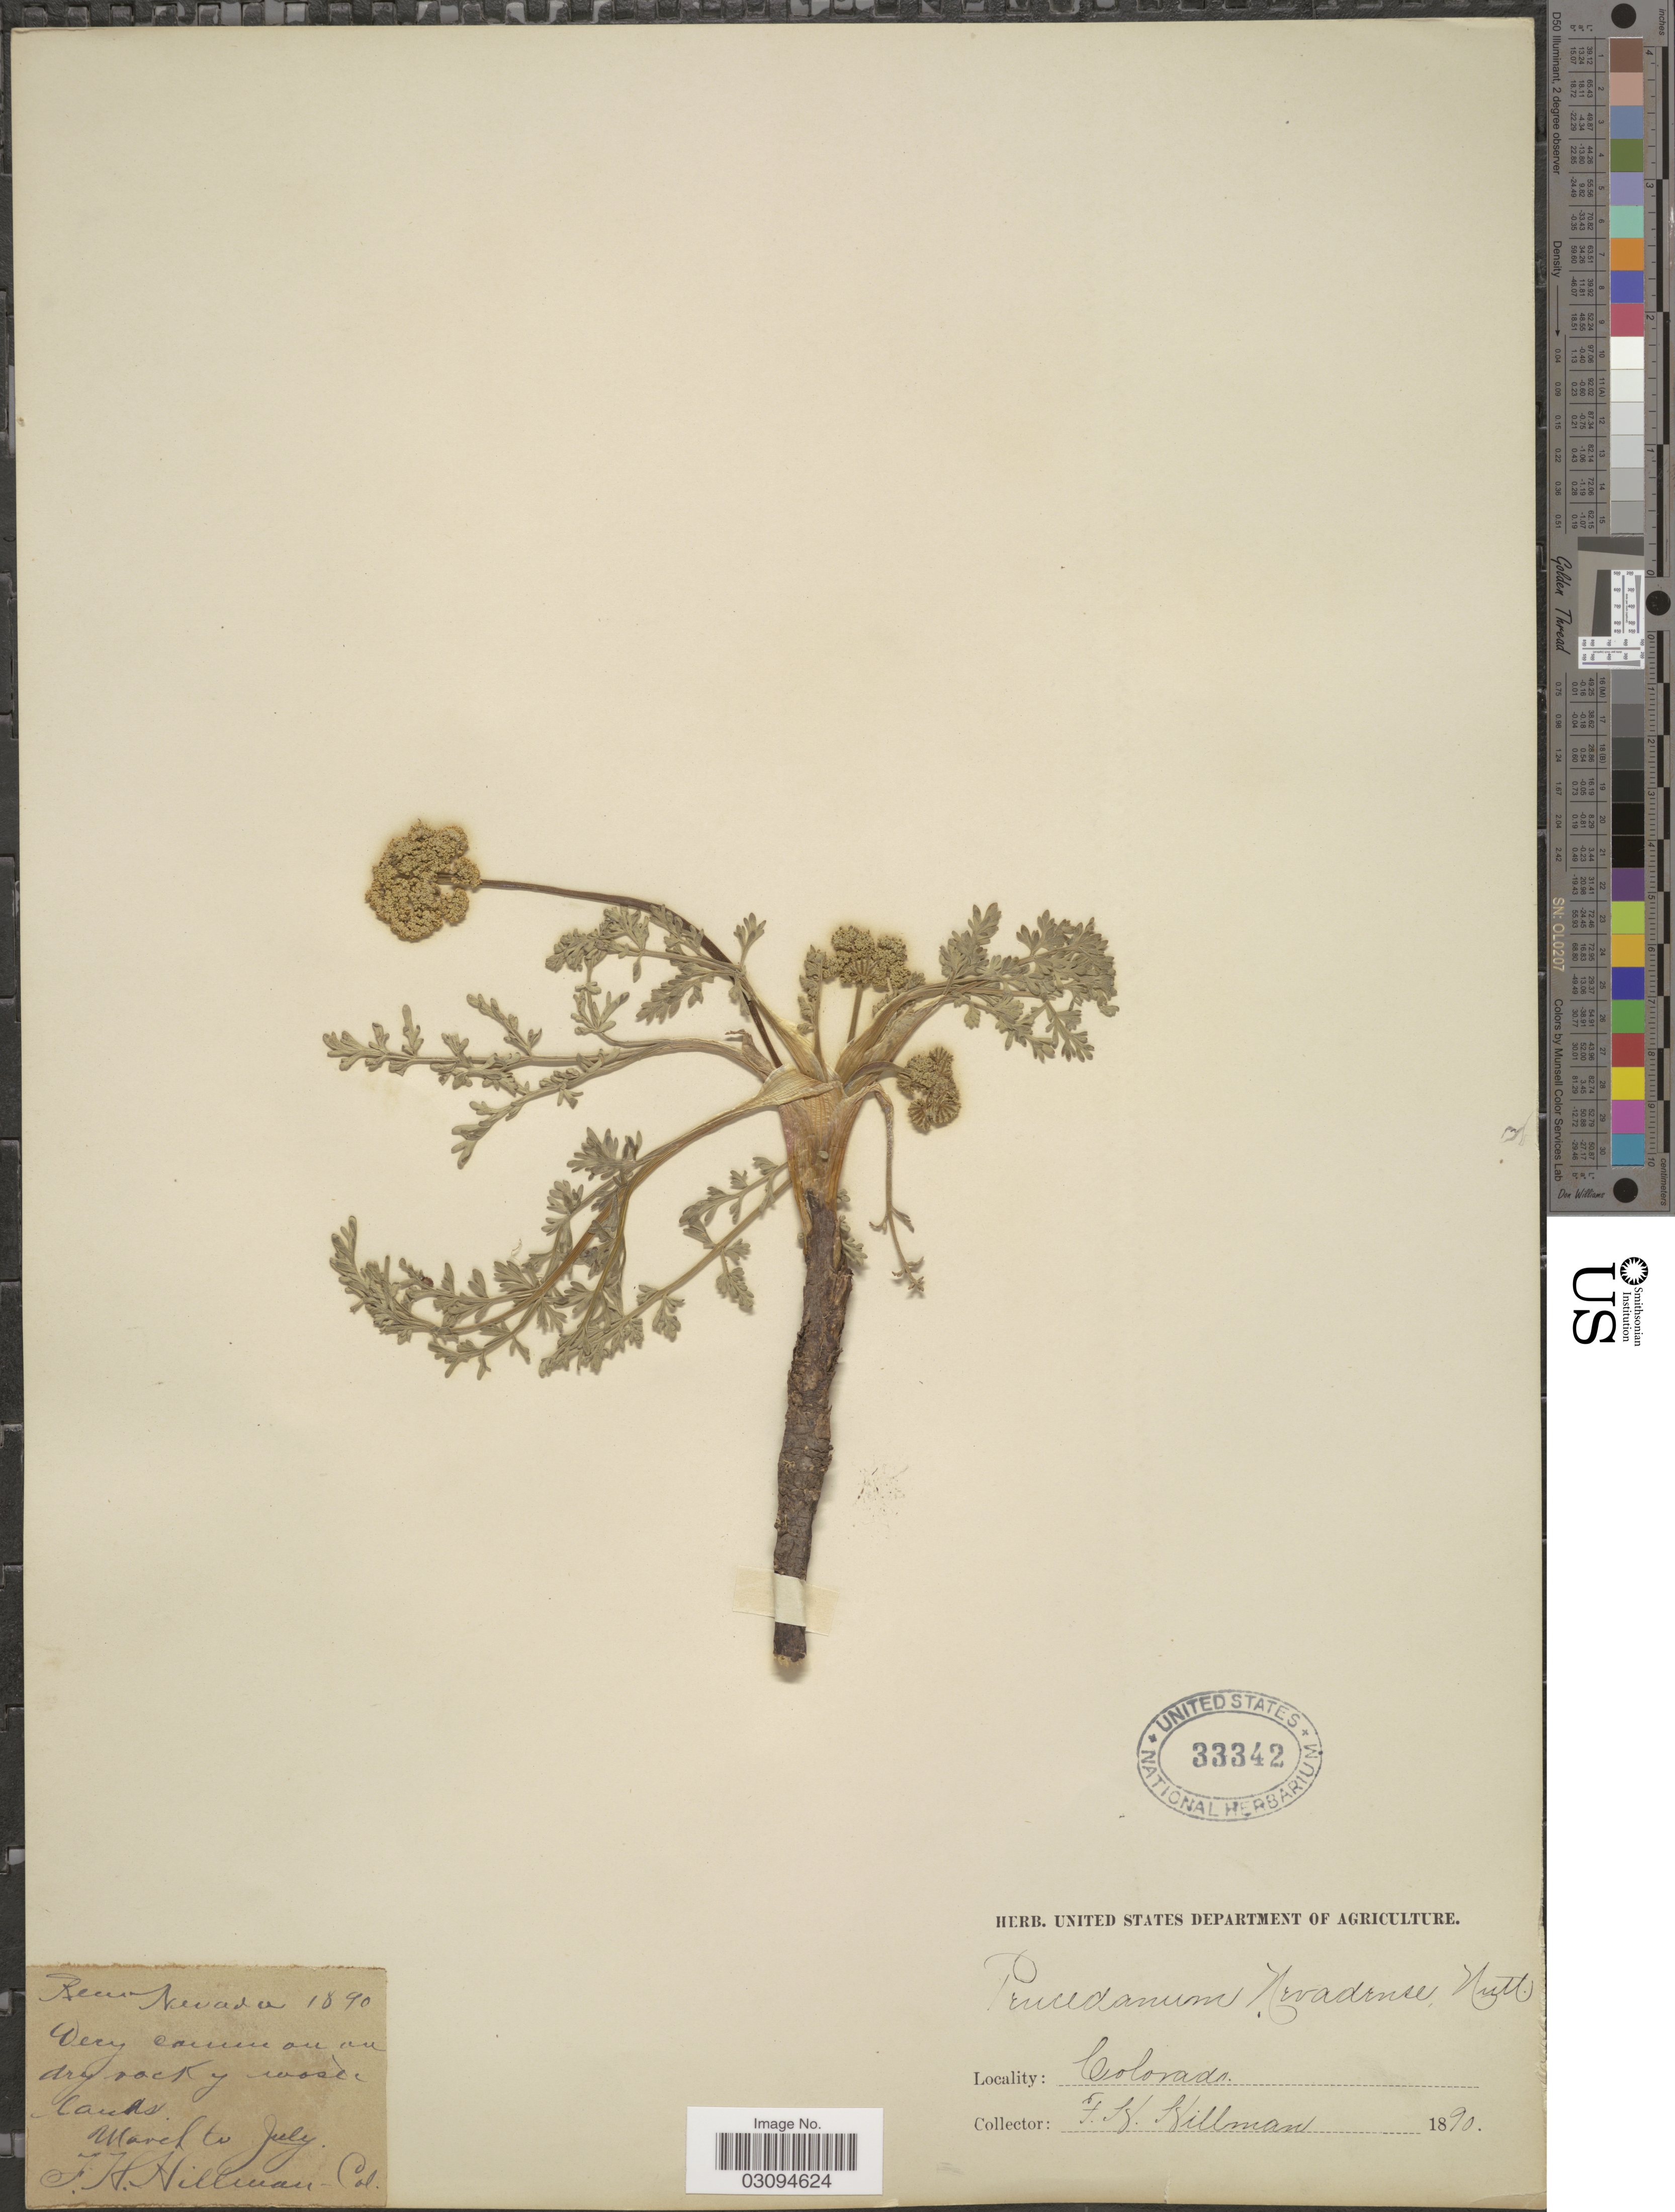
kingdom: Plantae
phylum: Tracheophyta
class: Magnoliopsida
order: Apiales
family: Apiaceae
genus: Lomatium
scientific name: Lomatium nevadense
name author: (S. Watson) J.M. Coult. & Rose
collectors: F. Hillman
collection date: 1890-03/1890-07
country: United States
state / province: Nevada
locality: Reese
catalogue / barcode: US 33342